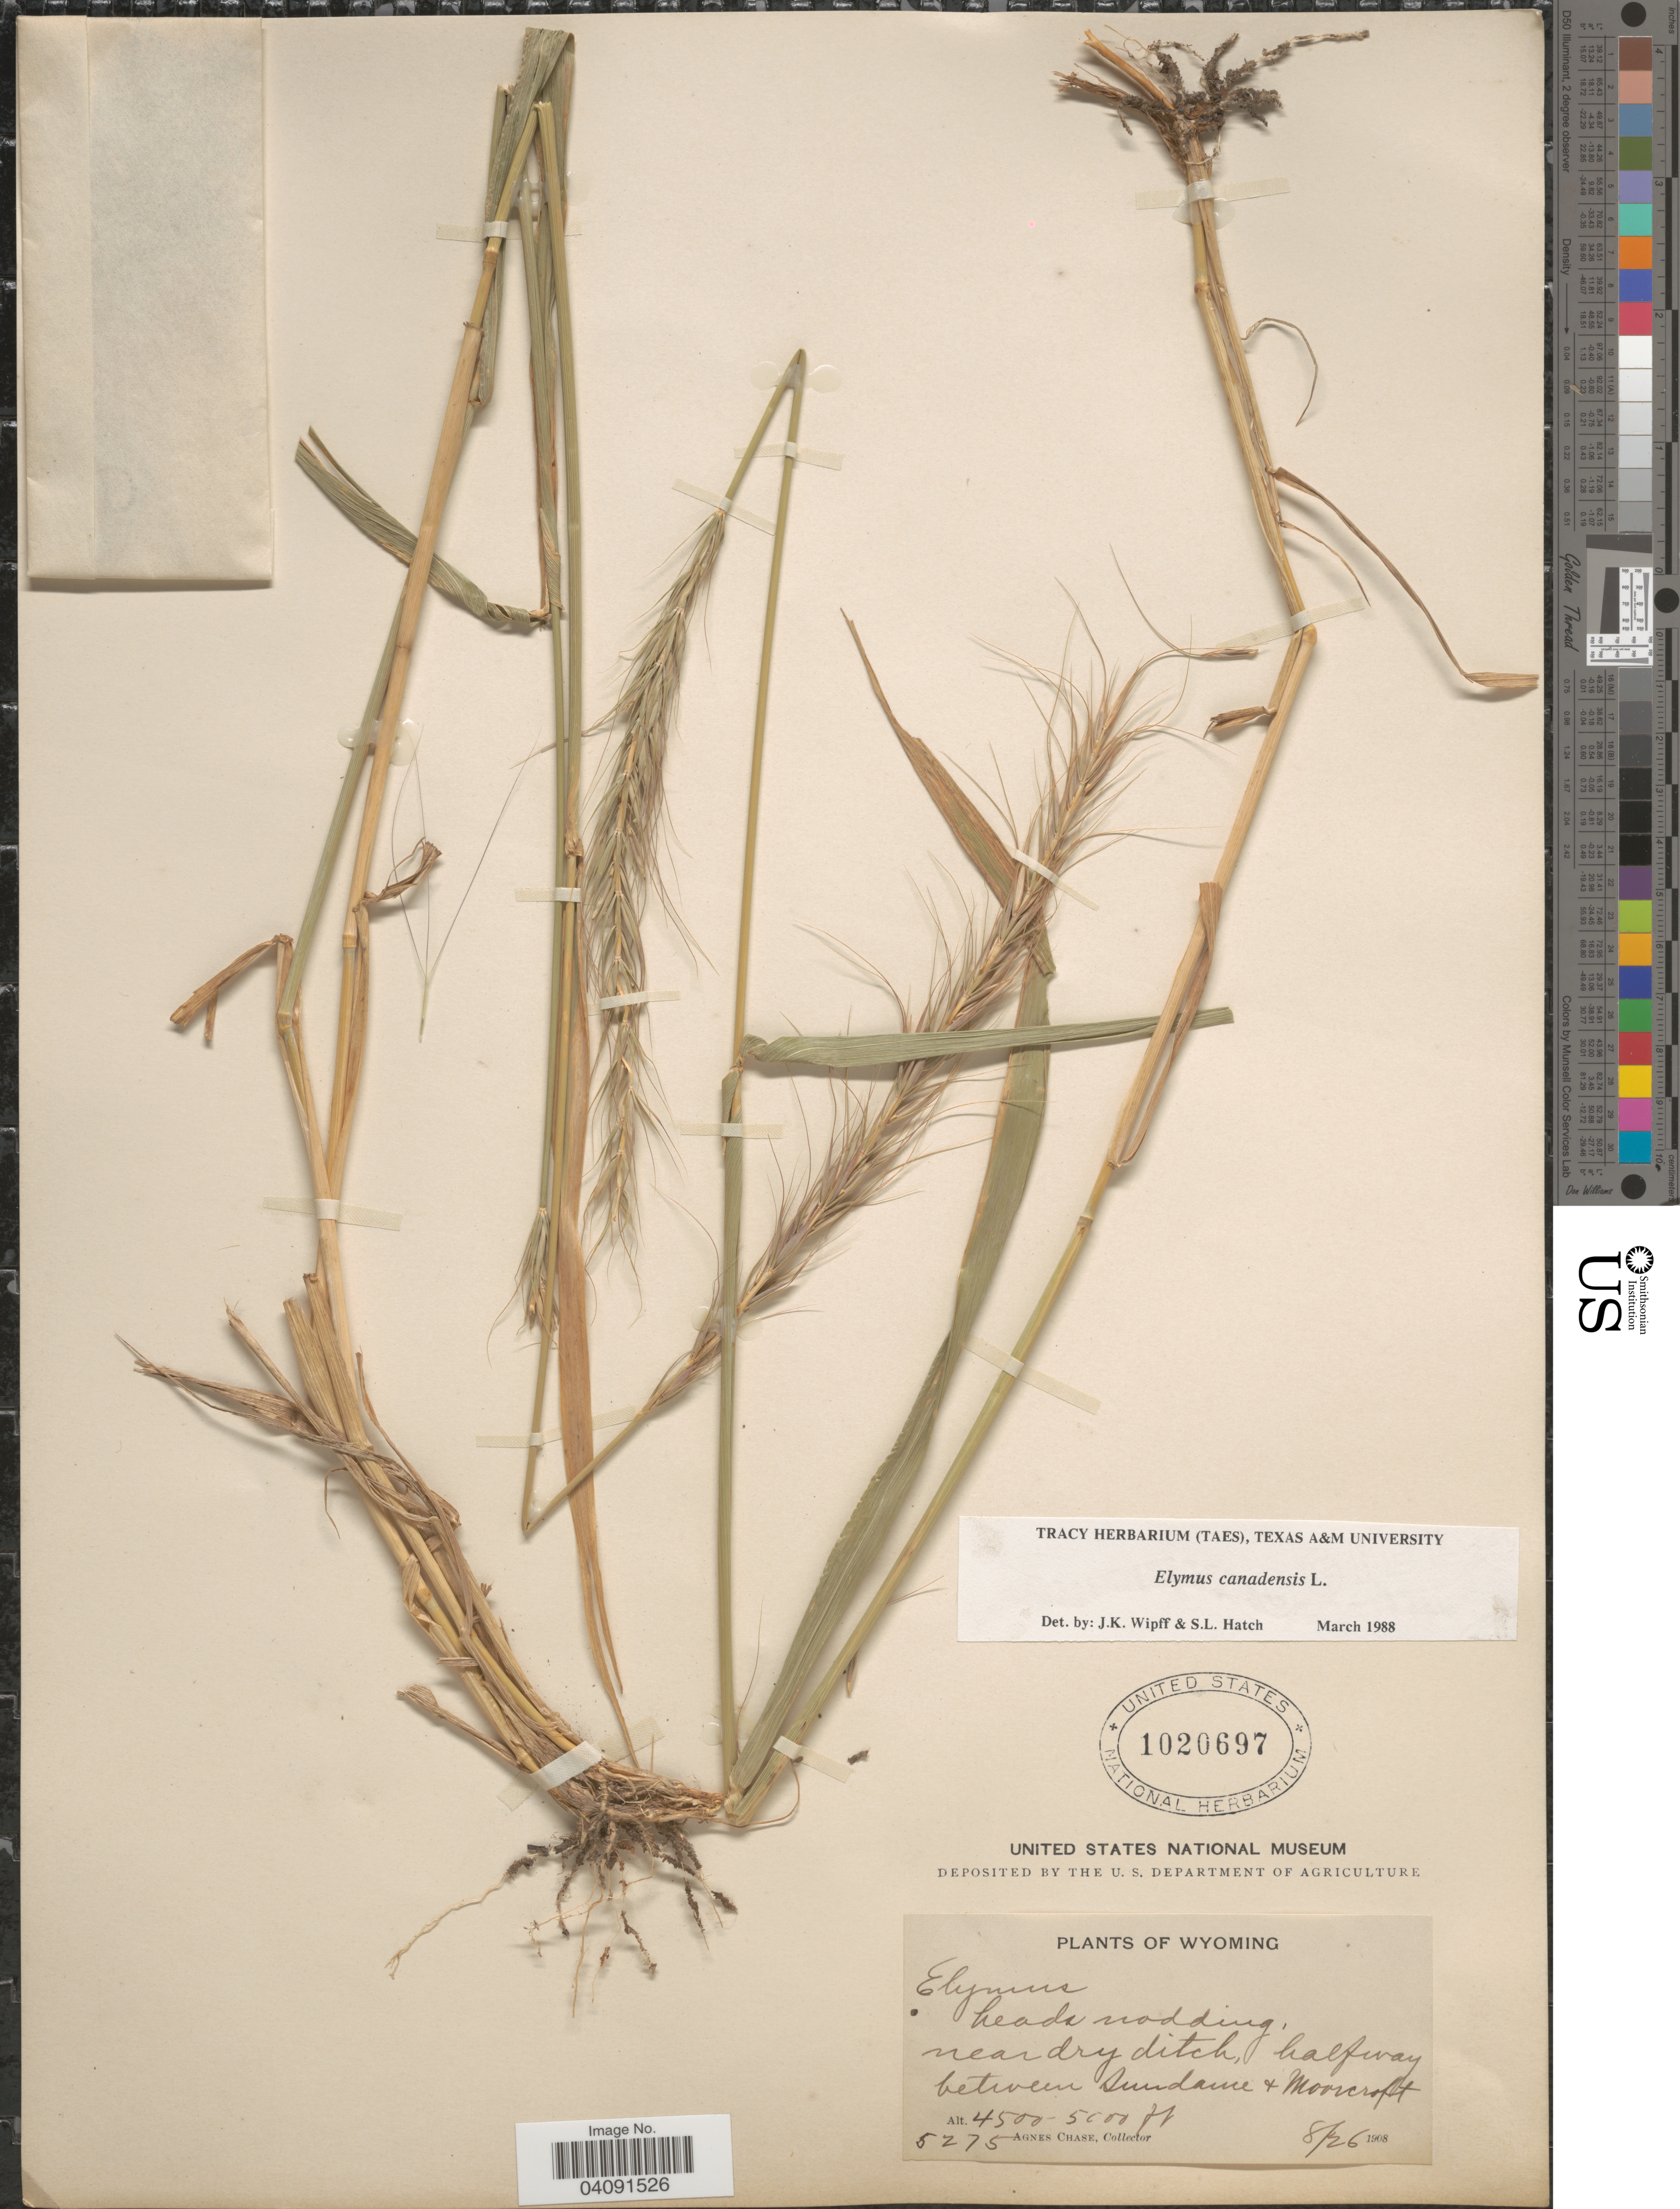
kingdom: Plantae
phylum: Tracheophyta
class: Liliopsida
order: Poales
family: Poaceae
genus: Elymus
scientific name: Elymus canadensis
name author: L.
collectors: A. Chase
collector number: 5275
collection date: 1908-08-26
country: United States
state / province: Wyoming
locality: Heads nodding, near dry ditch, halfway between Sundance & Moorcroft.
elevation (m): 1372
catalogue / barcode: US 1020697